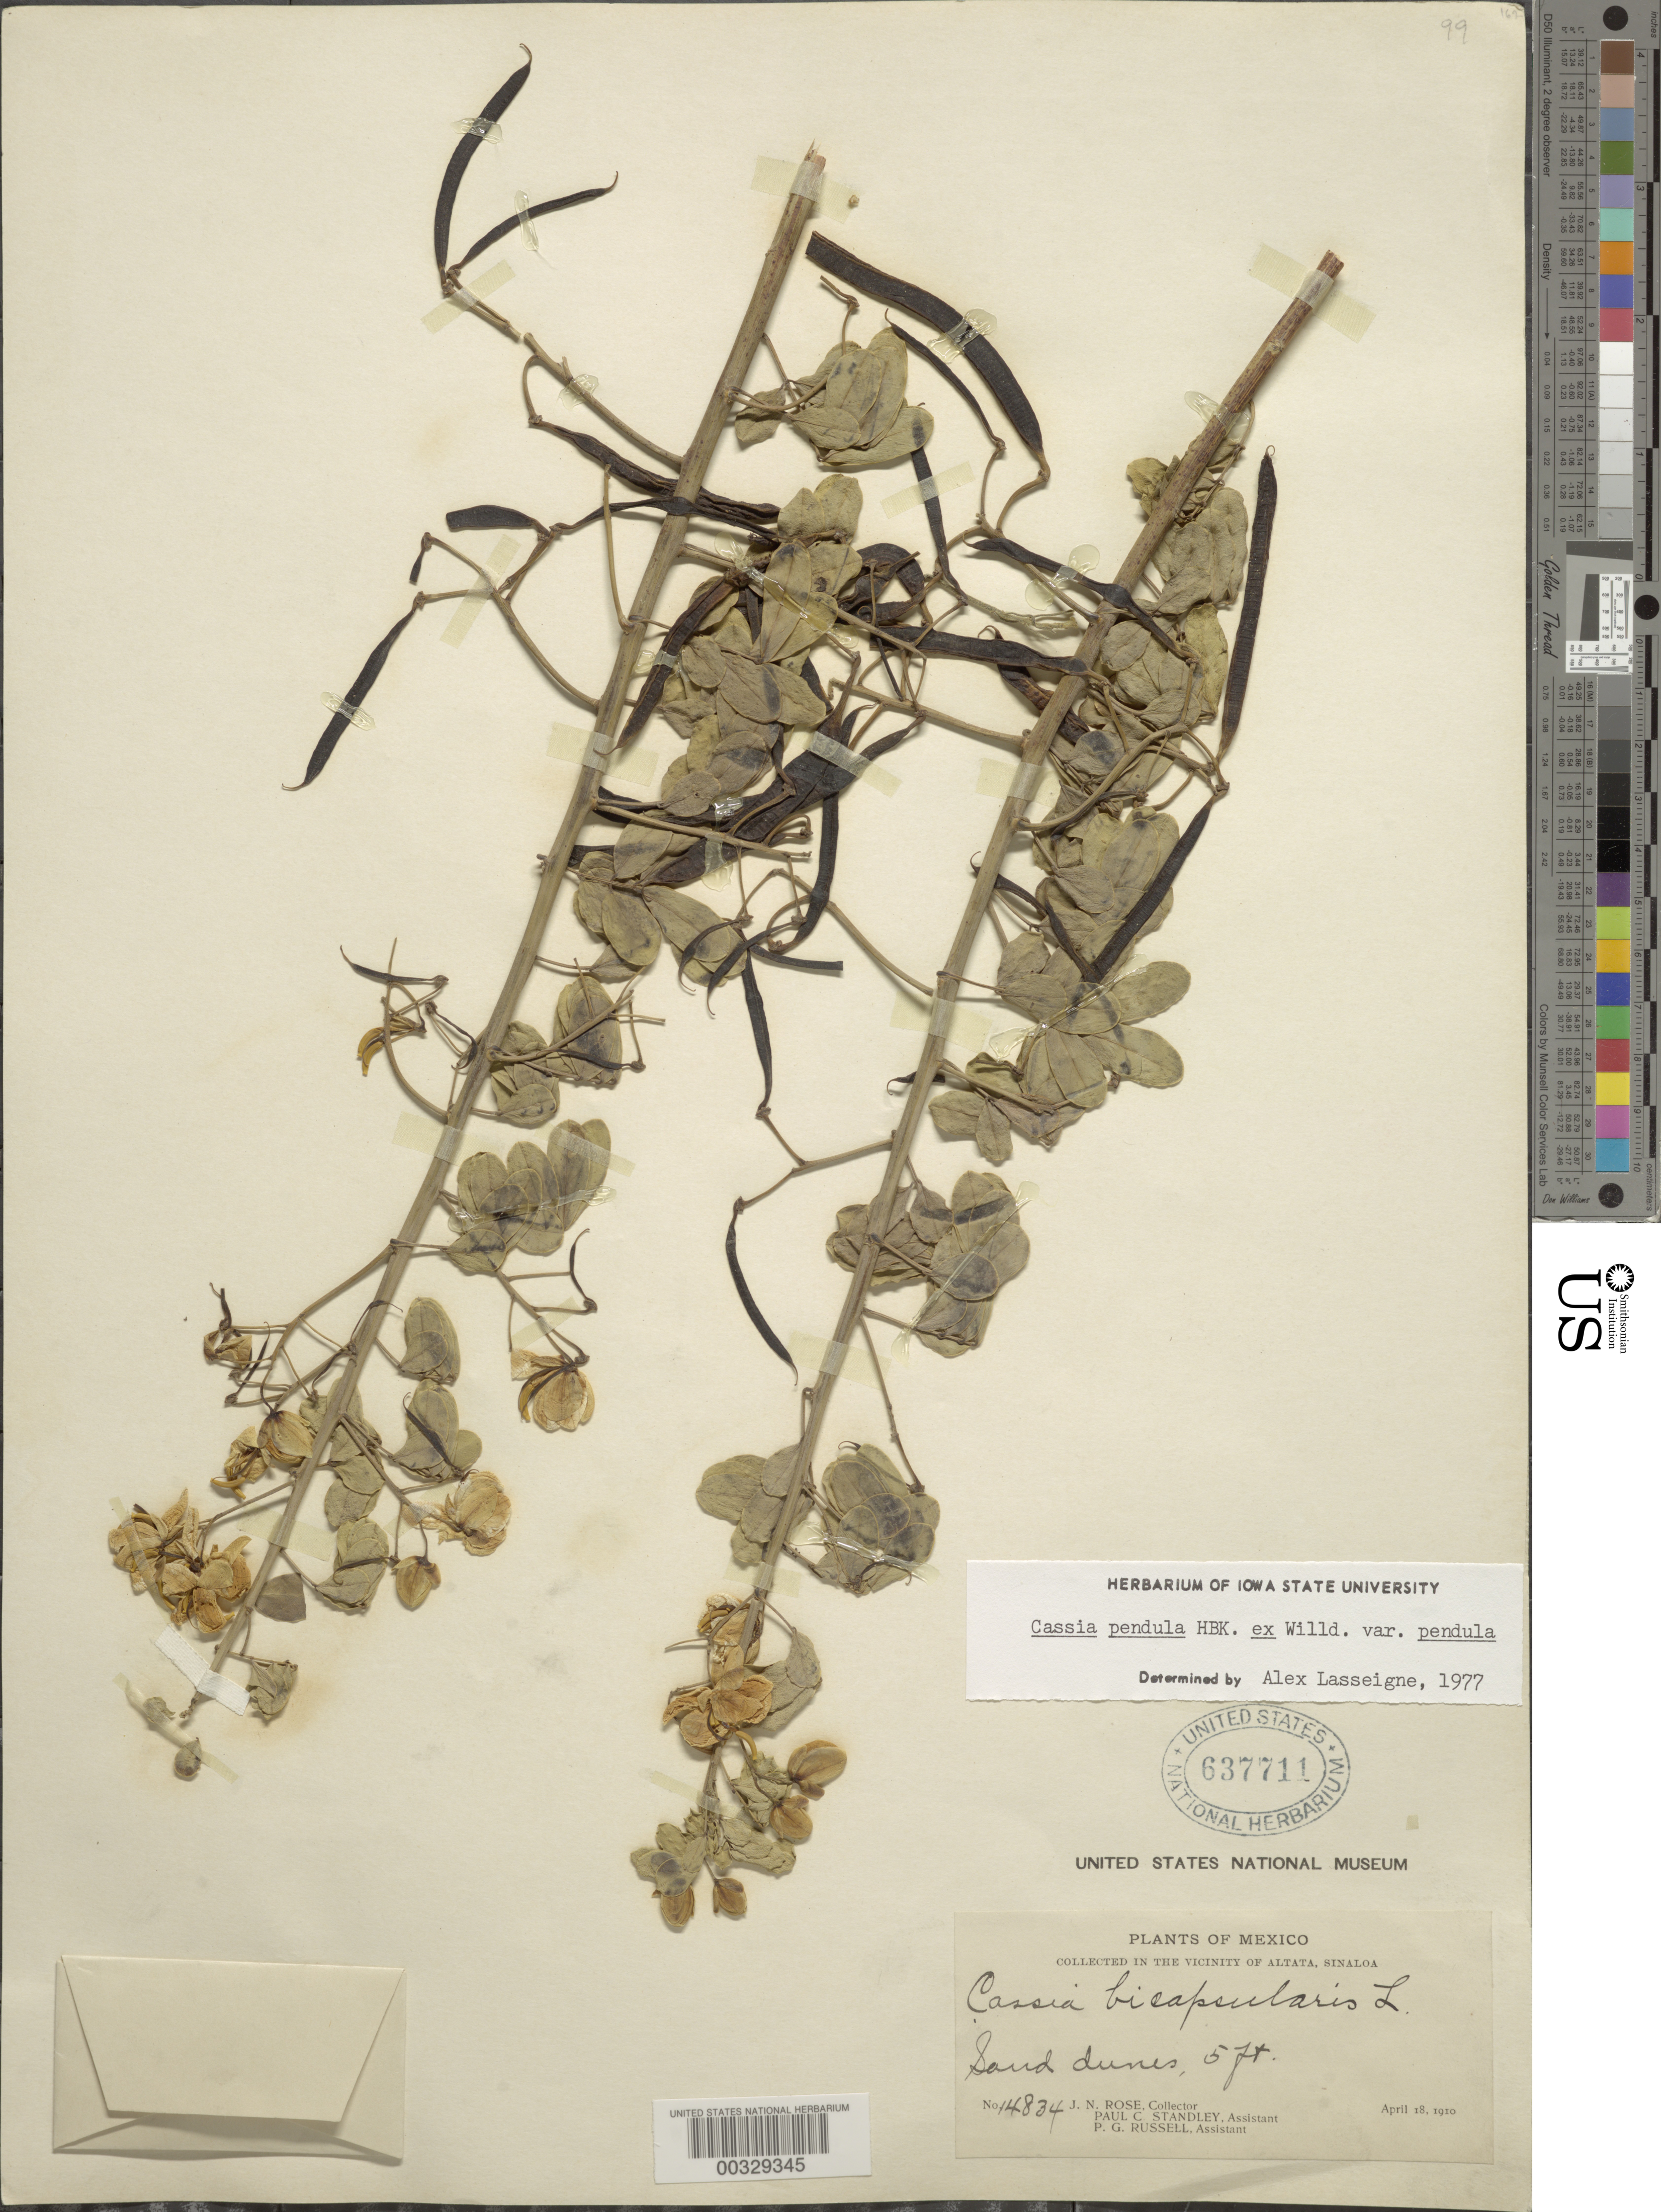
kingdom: Plantae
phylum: Tracheophyta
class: Magnoliopsida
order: Fabales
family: Fabaceae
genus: Senna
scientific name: Senna pendula var. pendula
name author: (Humb. & Bonpl. ex Willd.) H.S. Irwin & Barneby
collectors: J. N. Rose, P. C. Standley & P. G. Russell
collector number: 14834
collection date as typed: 18 Apr 1910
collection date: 1910-04-18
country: Mexico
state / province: Sinaloa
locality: Vicinity of altata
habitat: Sand dunes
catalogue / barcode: US 637711